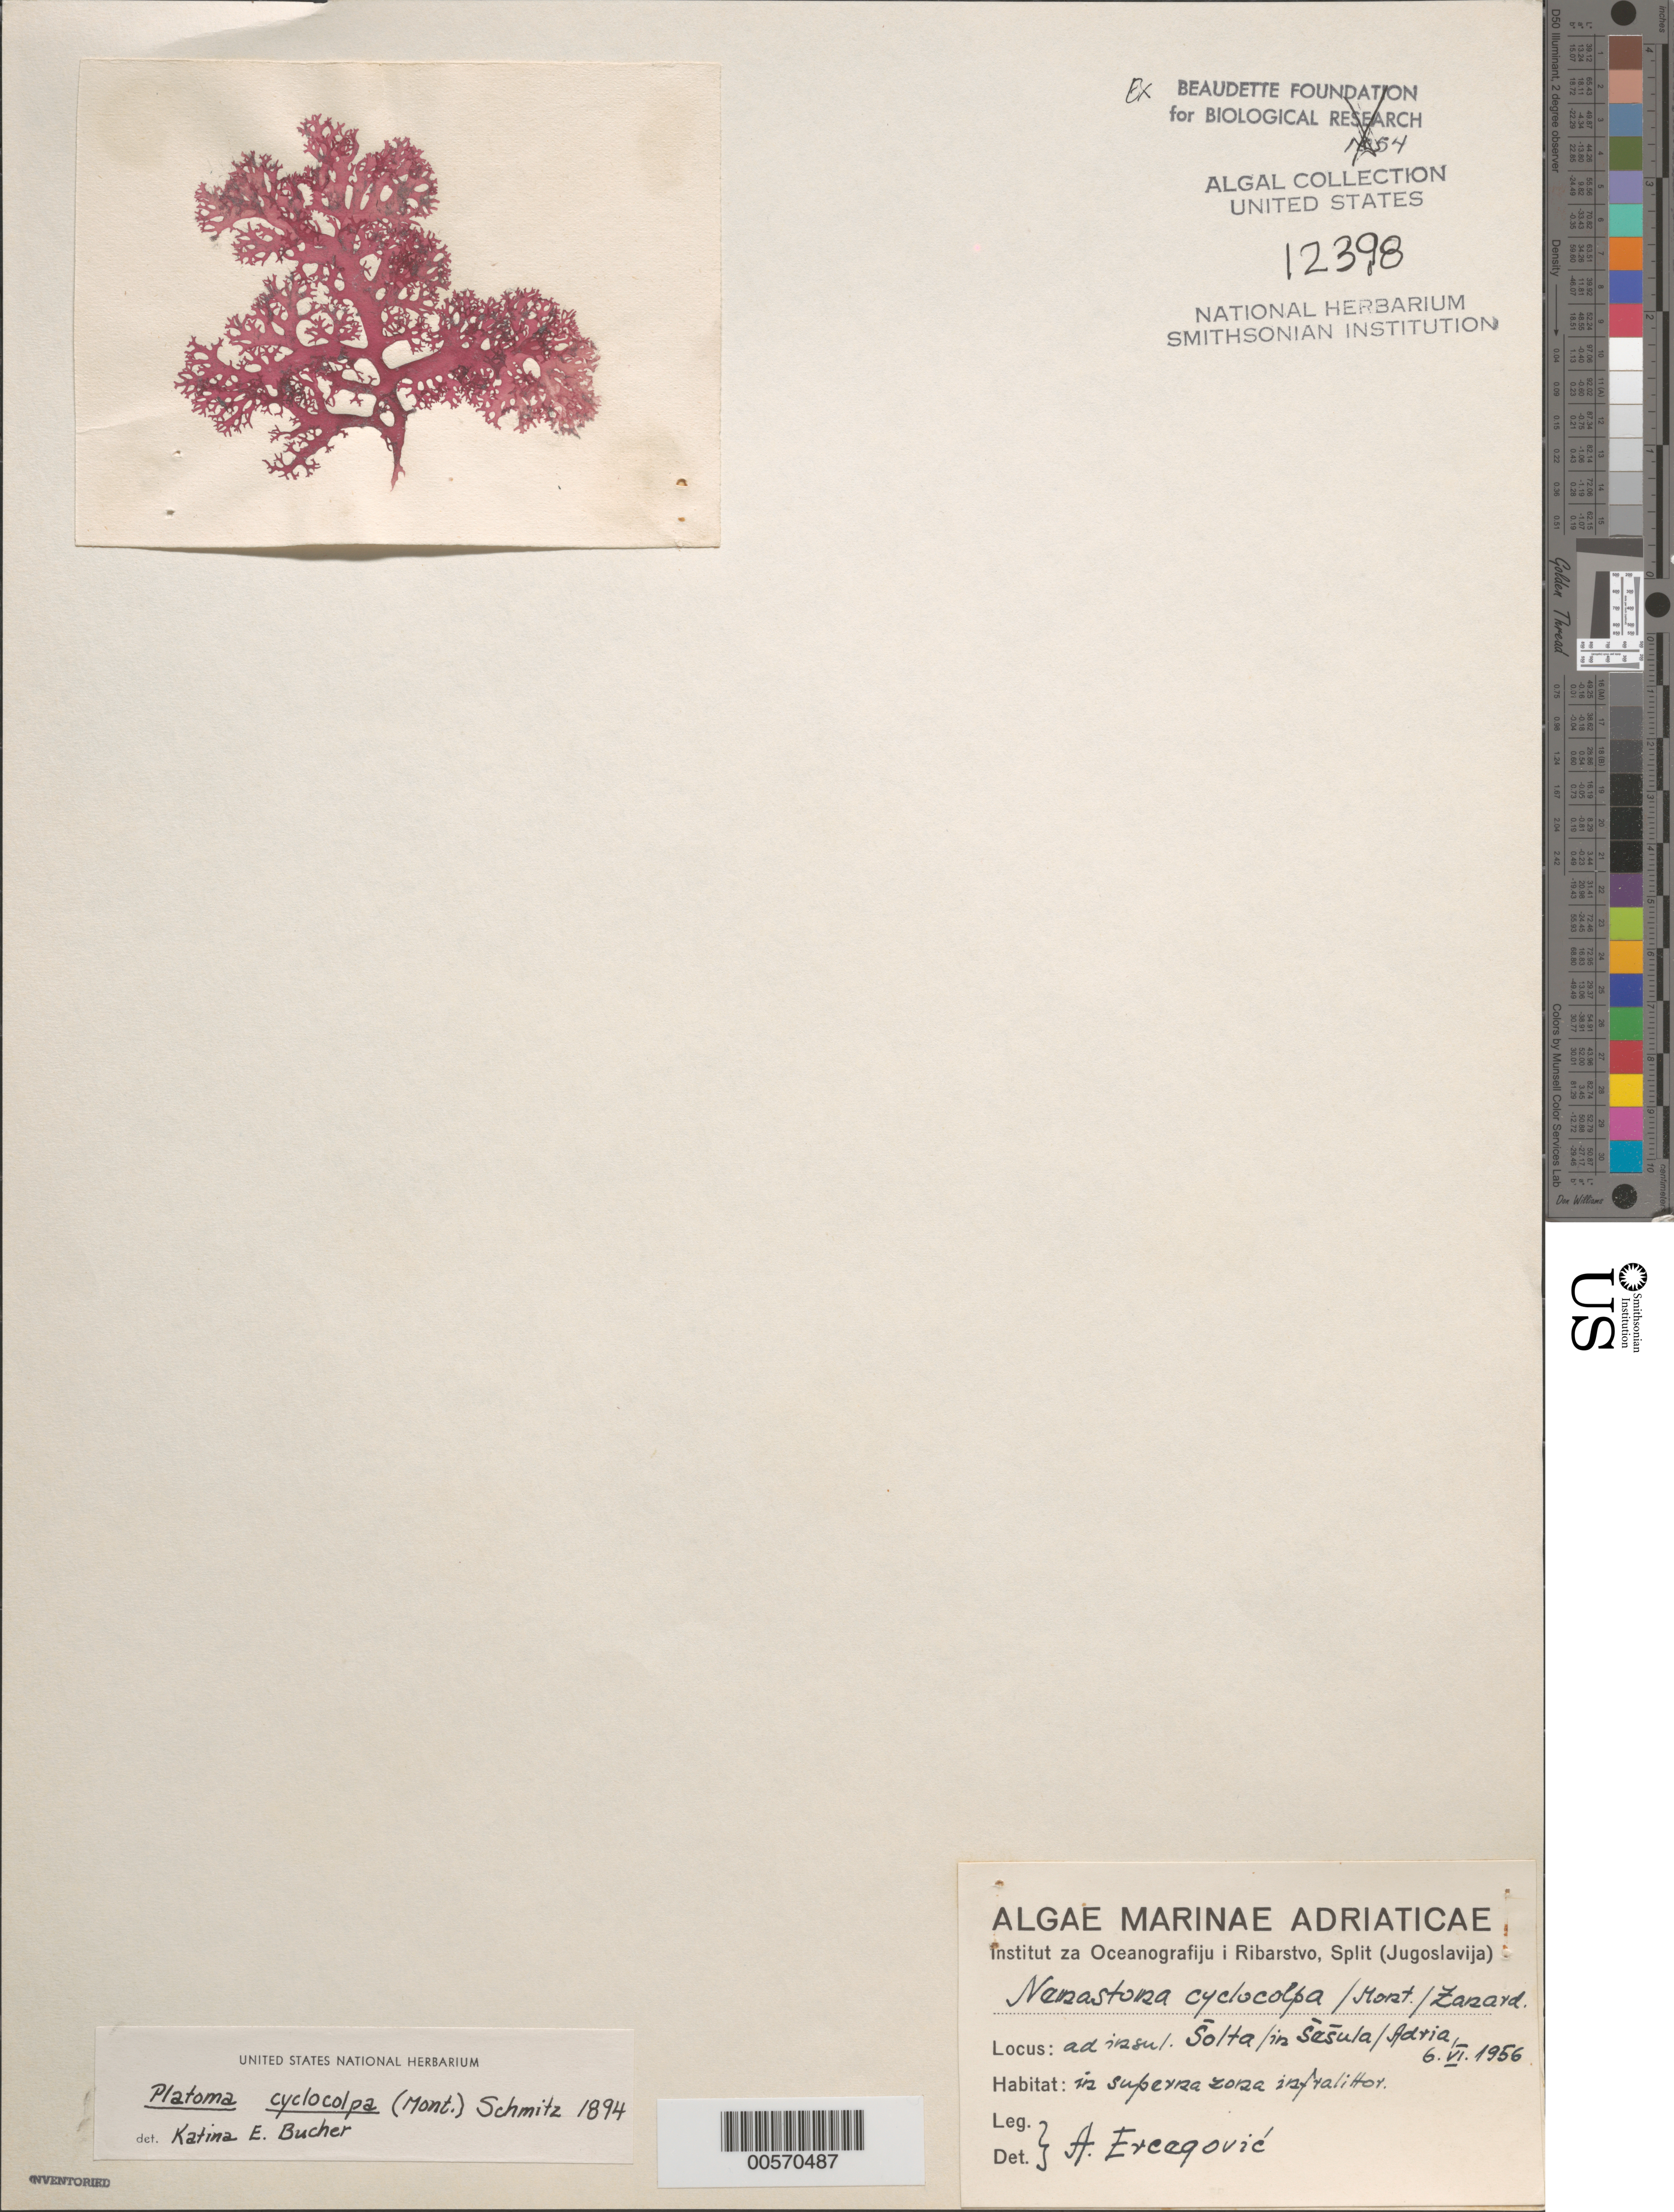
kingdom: Plantae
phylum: Rhodophyta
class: Florideophyceae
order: Nemastomatales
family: Nemastomataceae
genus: Platoma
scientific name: Platoma cyclocolpa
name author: (Mont.) F. Schmitz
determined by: Bucher, Katina E.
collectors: A. Ercegovic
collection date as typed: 06 Jun 1956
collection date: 1956-06-06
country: Croatia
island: Solta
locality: Sesula, Adriatic Sea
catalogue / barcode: US 12398